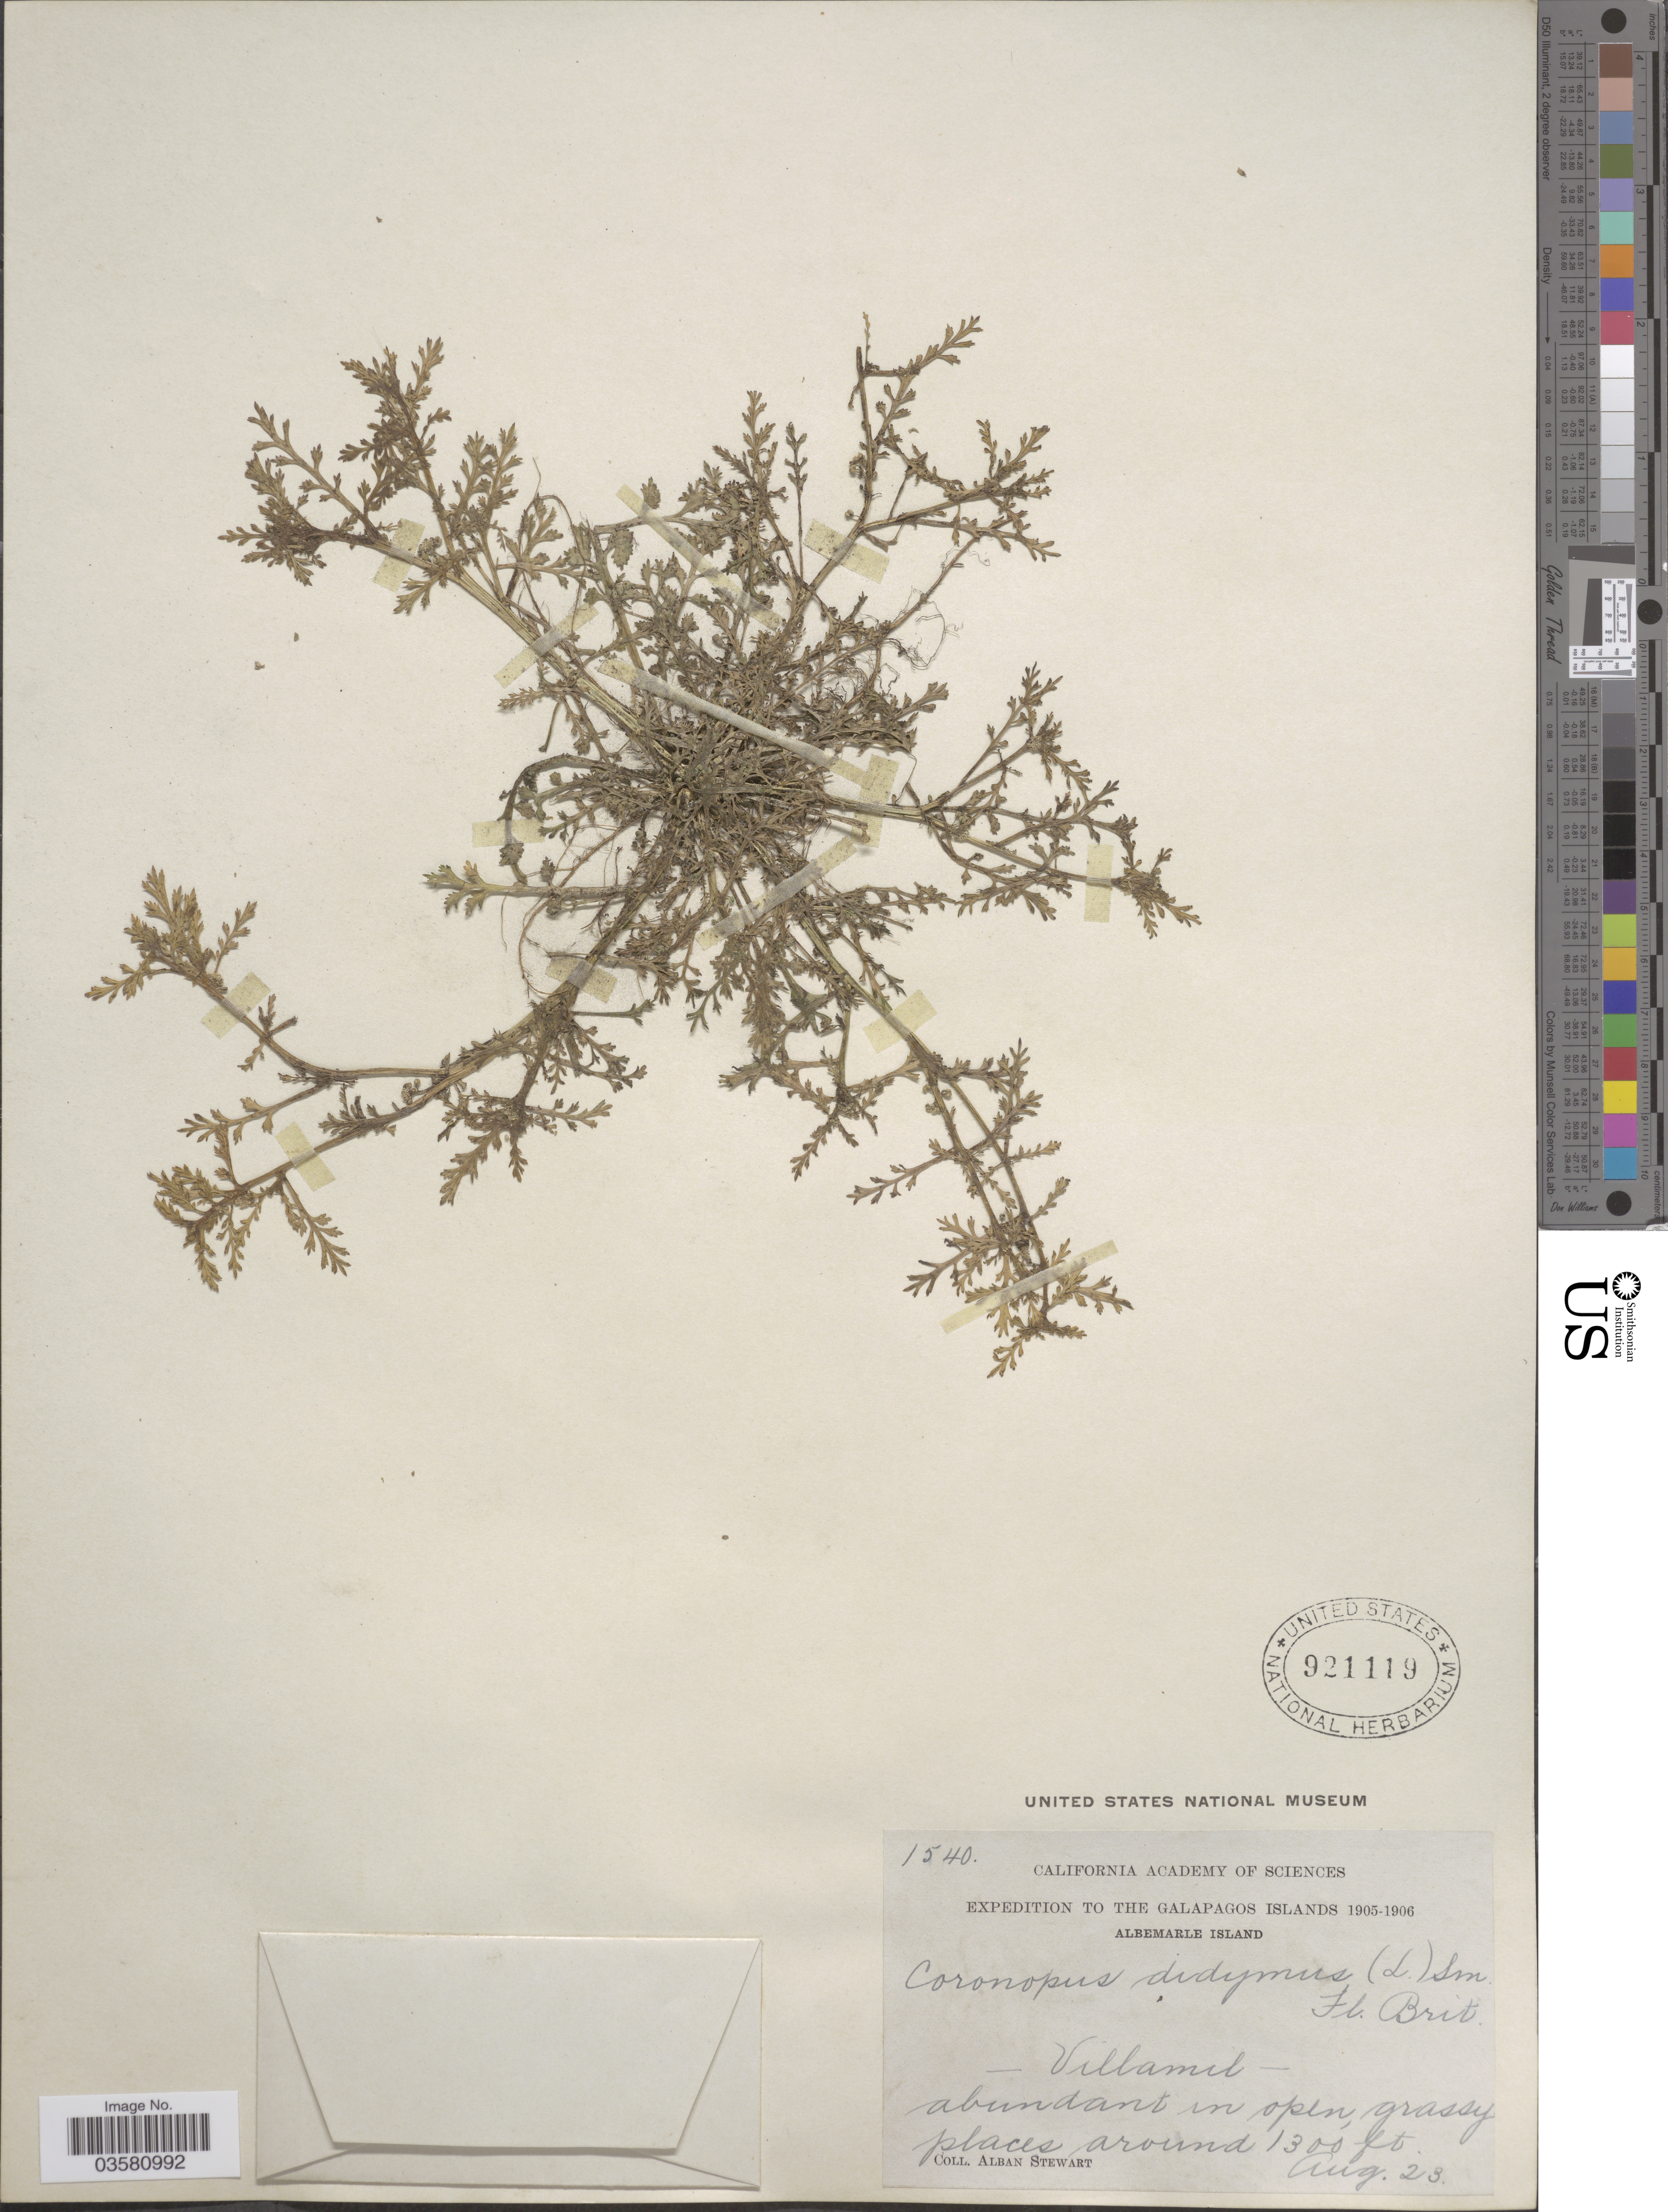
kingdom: Plantae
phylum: Tracheophyta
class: Magnoliopsida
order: Brassicales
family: Brassicaceae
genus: Lepidium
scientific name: Lepidium didymum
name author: L.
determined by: Strong, M. T., (US), Smithsonian Institution - National Museum of Natural History (UNITED STATES)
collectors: A. Stewart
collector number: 1540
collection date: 1905-08-23/1906-08-23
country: Ecuador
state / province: Colón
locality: The Galapagos Islands. Albemarle Island. Villamil.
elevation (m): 396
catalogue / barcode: US 921119